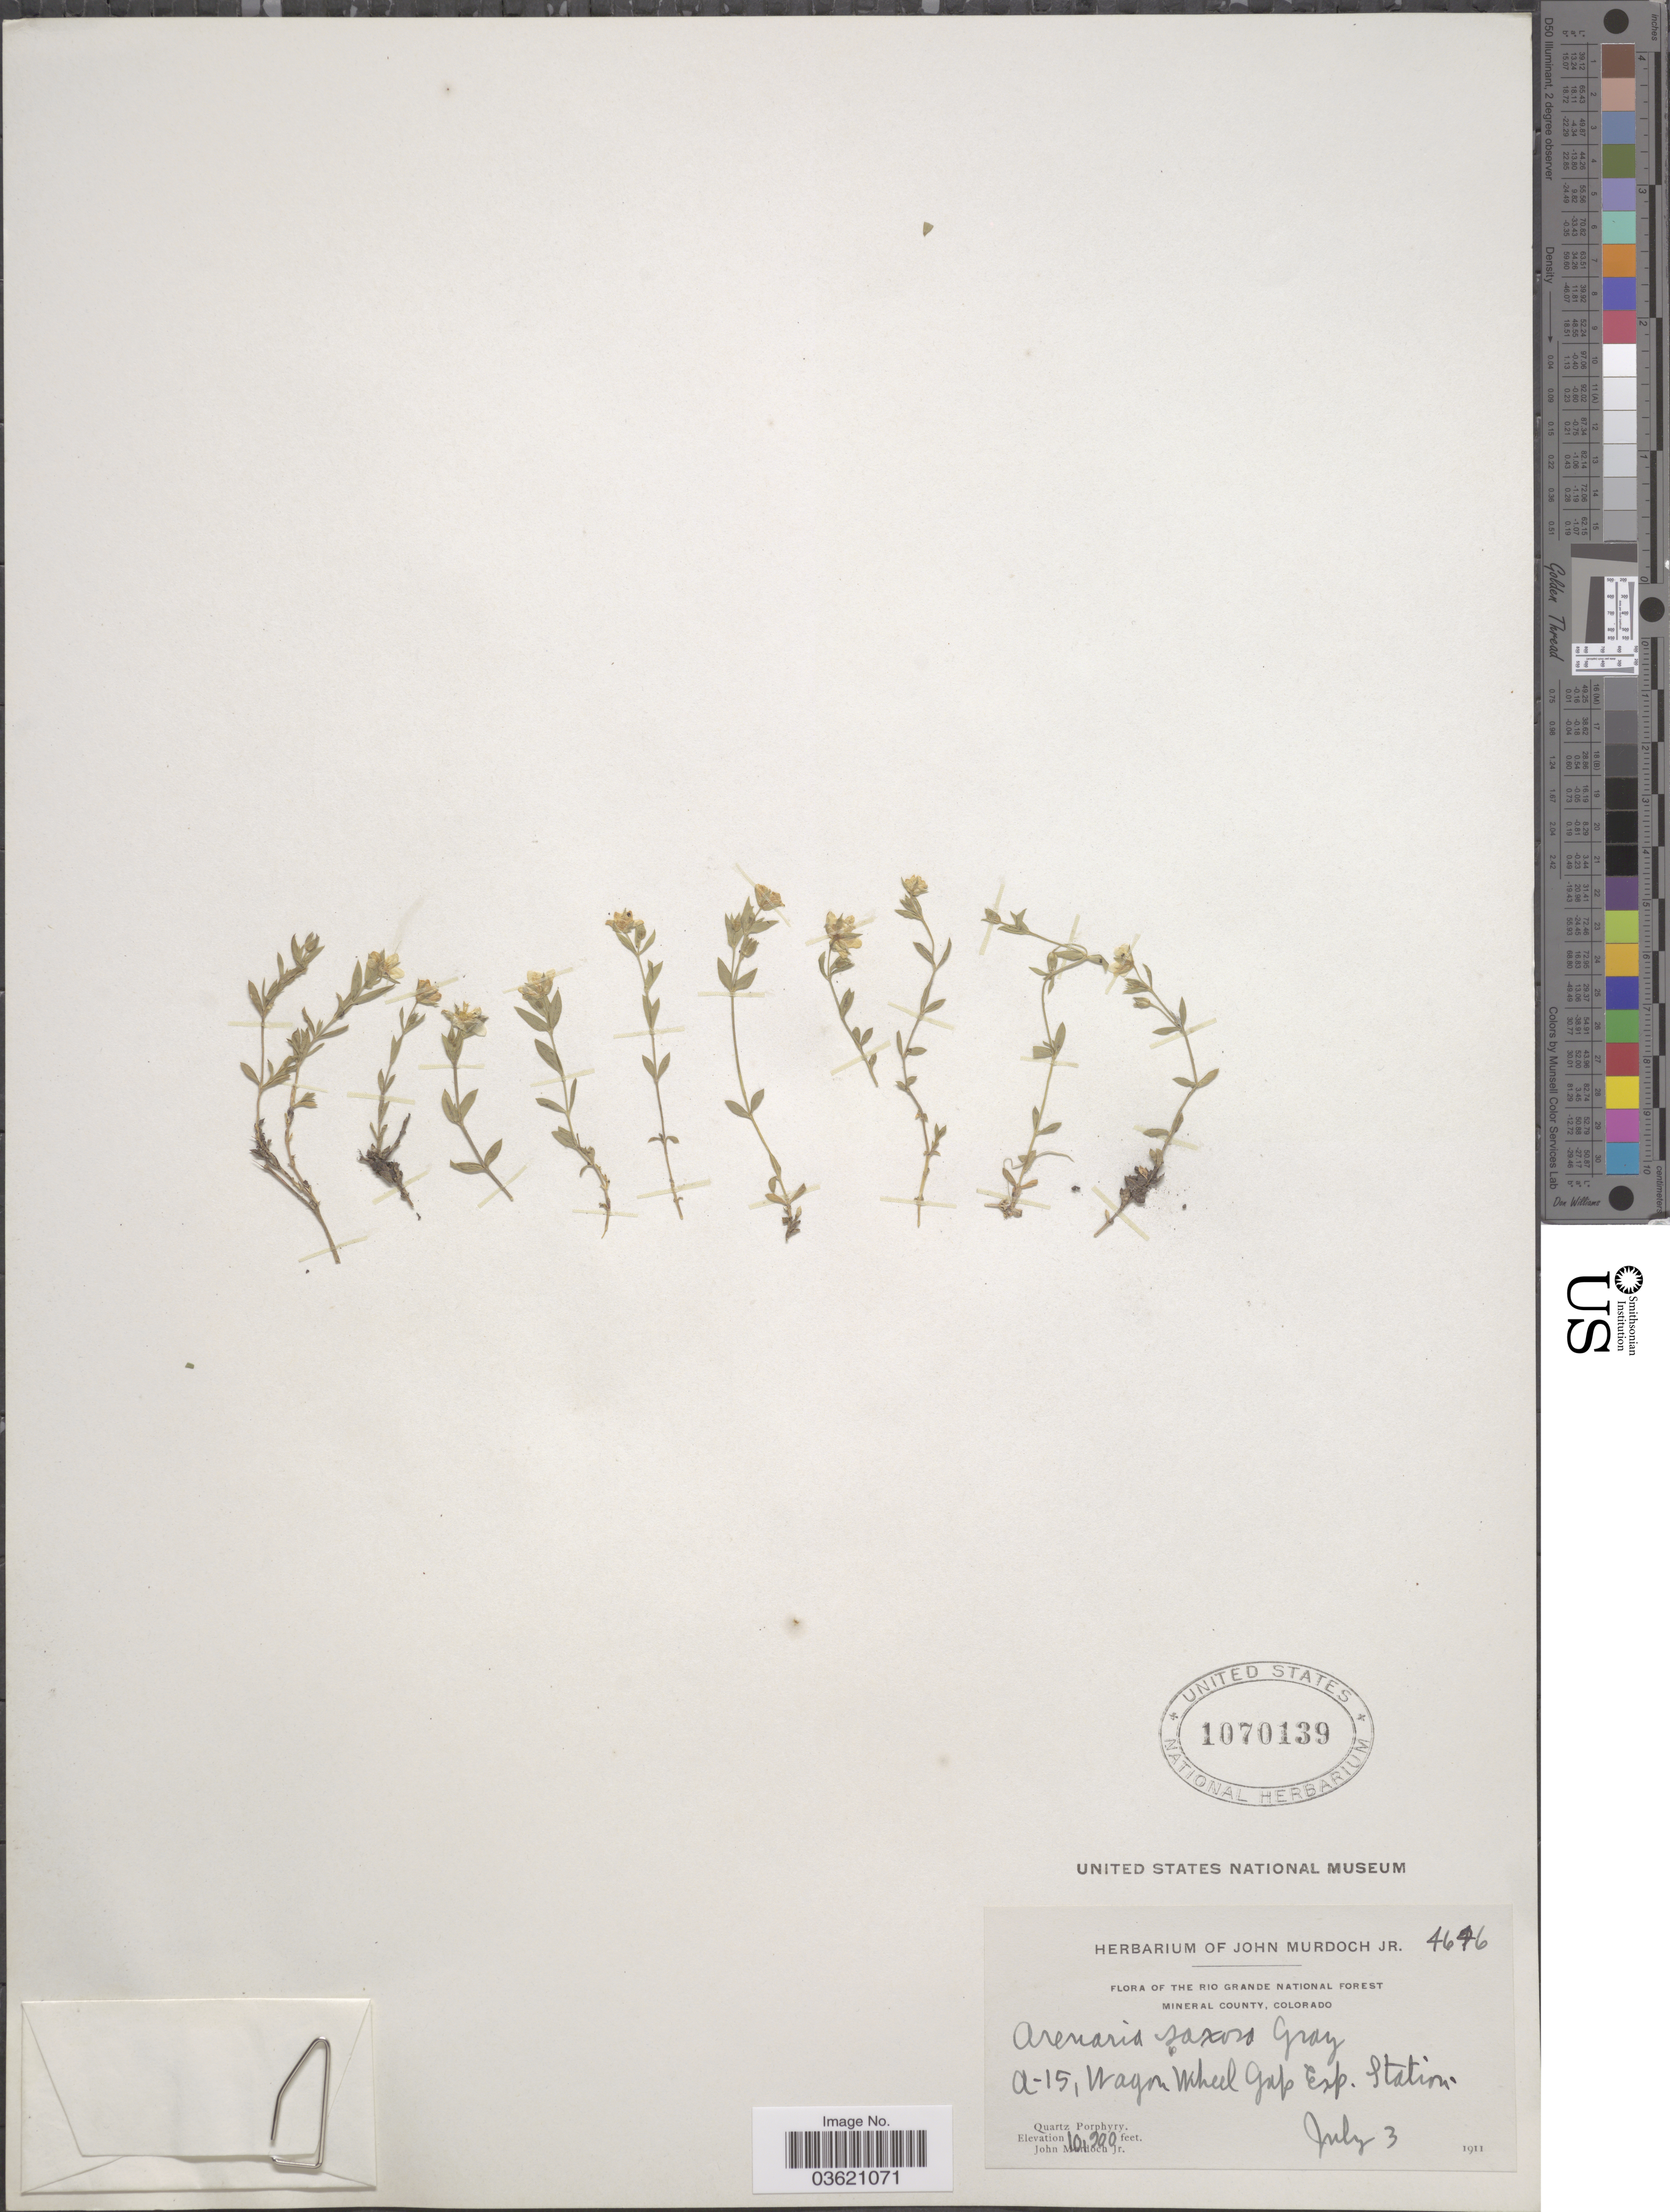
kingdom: Plantae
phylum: Tracheophyta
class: Magnoliopsida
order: Caryophyllales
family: Caryophyllaceae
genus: Arenaria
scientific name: Arenaria saxosa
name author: A. Gray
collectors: J. Murdoch Jr.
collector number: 4646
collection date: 1911-07-03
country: United States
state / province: Colorado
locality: The Rio Grande National Forest, Mineral County. A-15, Wagon Wheel Gap Exp. Station. Quartz Porphyry.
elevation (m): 3109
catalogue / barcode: US 1070139